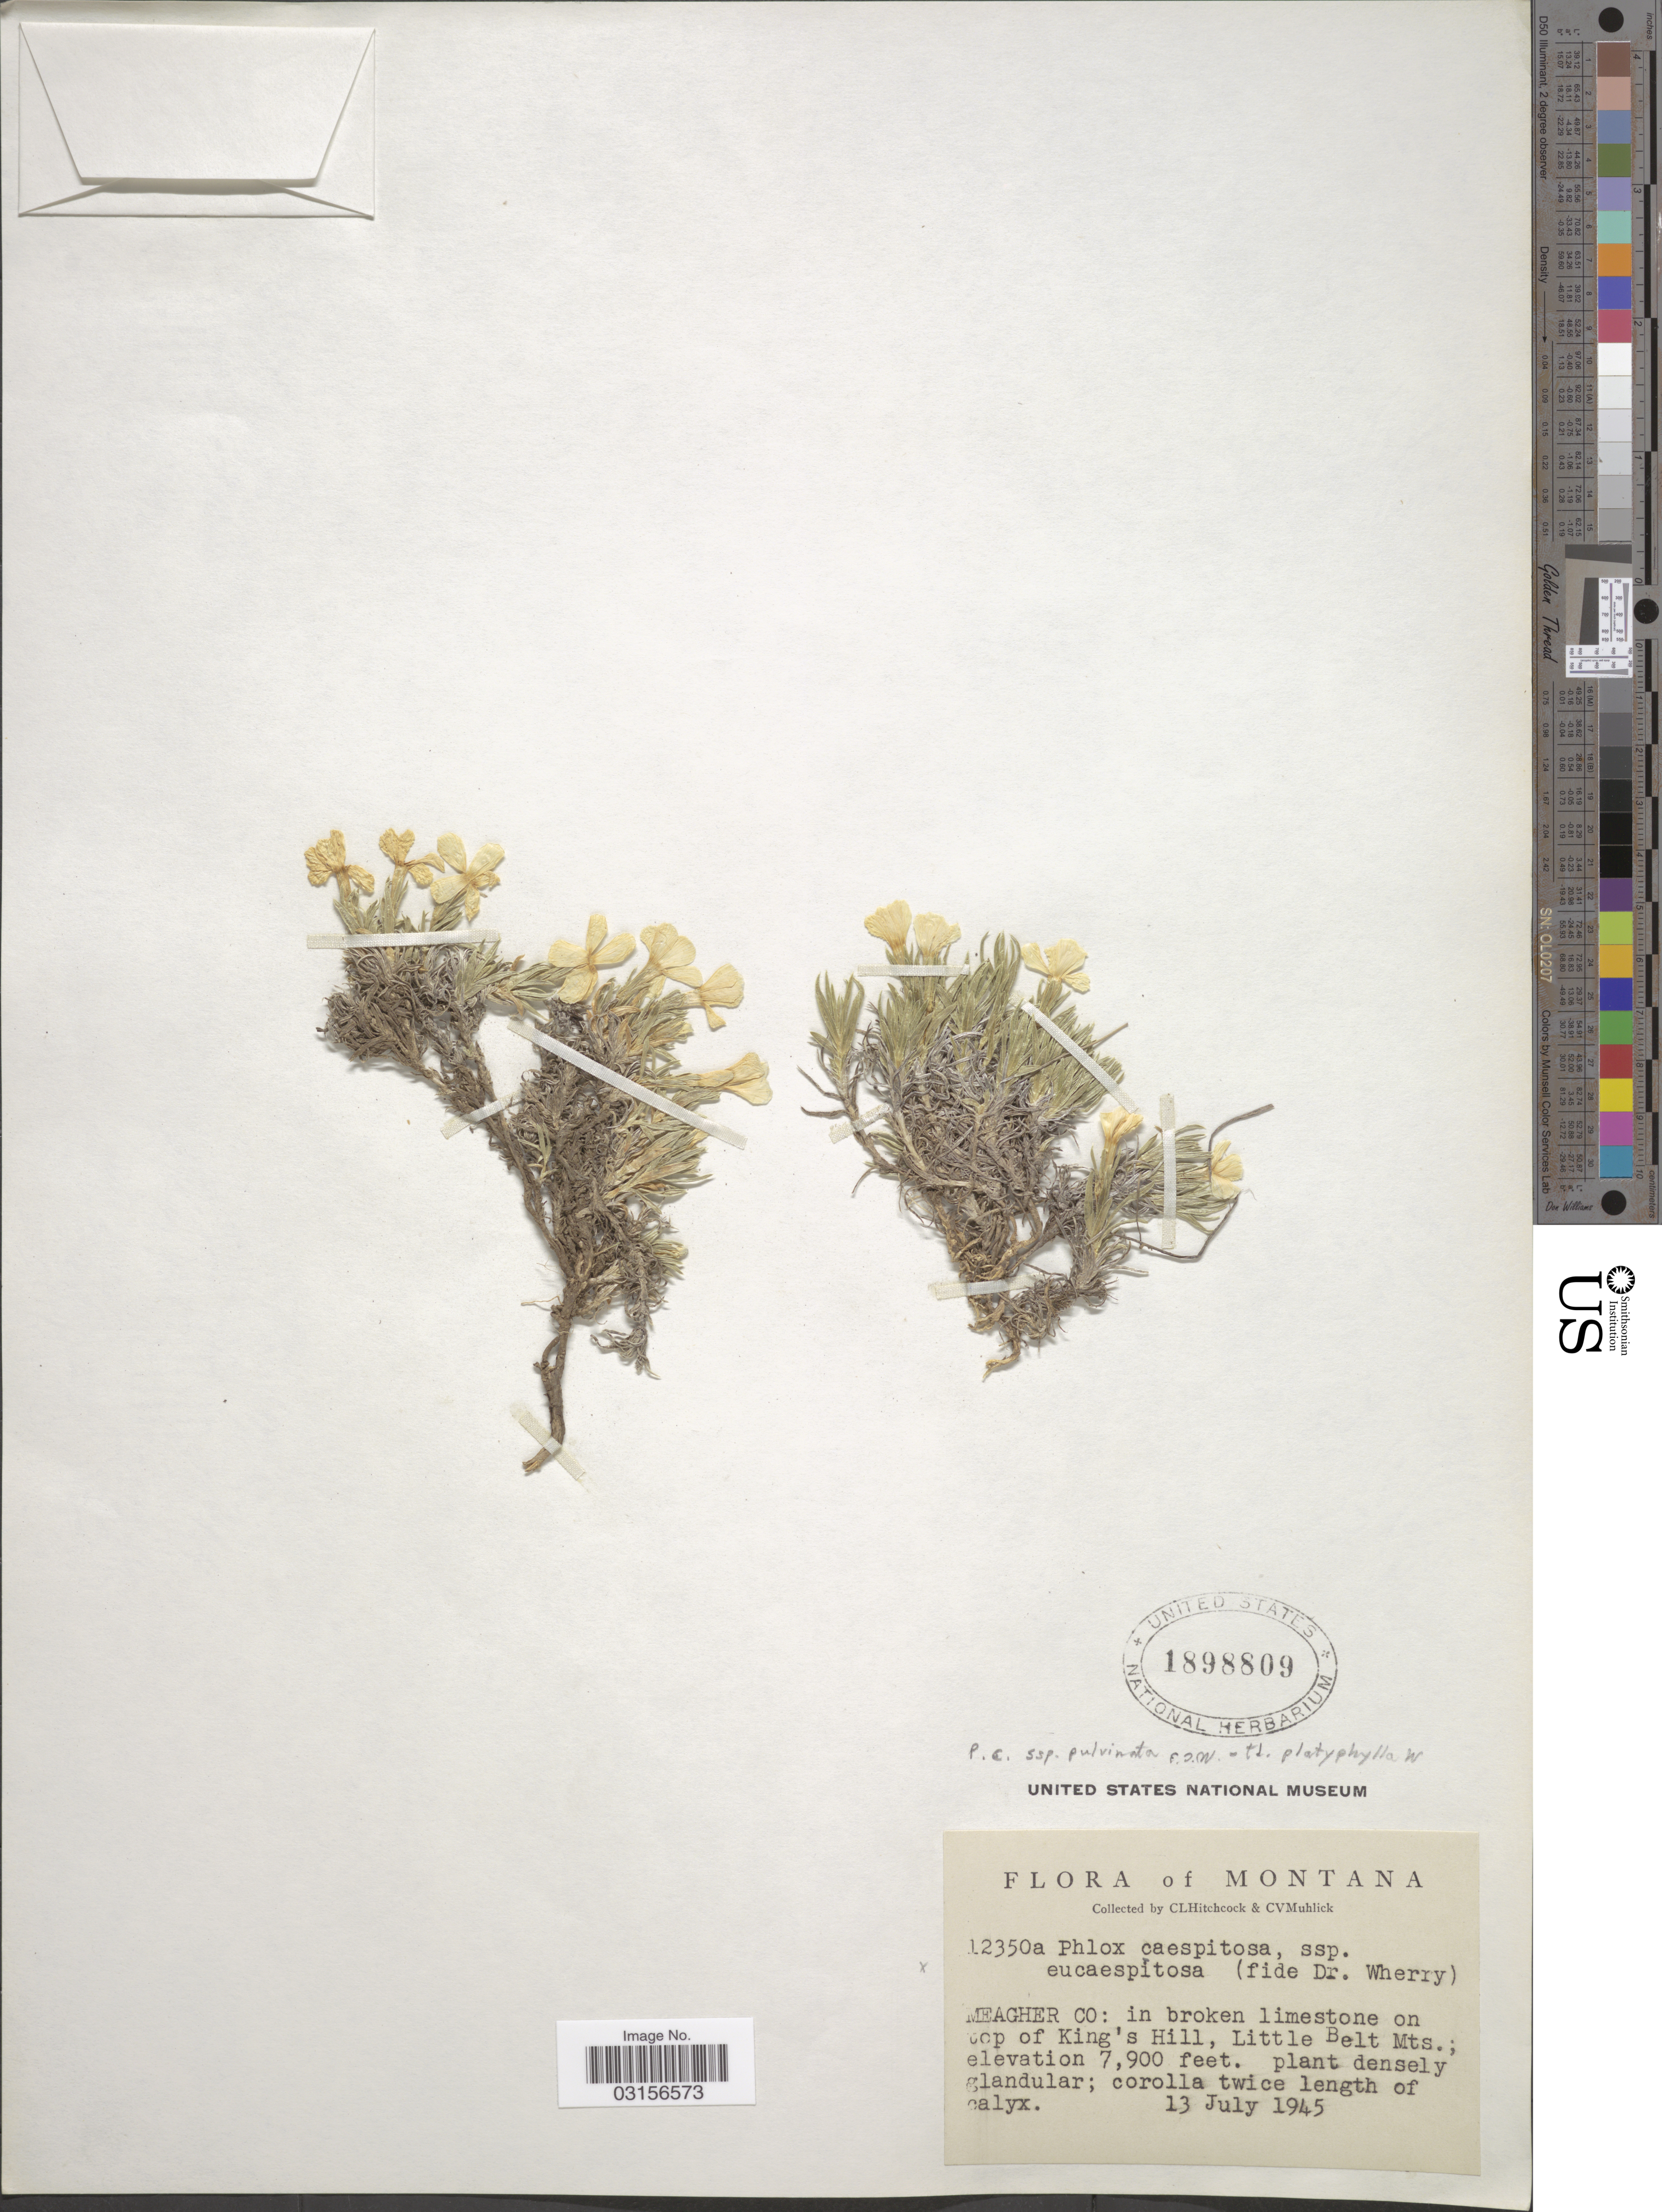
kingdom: Plantae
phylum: Tracheophyta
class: Magnoliopsida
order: Ericales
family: Polemoniaceae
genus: Phlox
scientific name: Phlox condensata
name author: (A. Gray) E.E. Nelson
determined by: Mayfield, M. H.; Ferguson, C. J.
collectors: C. L. Hitchcock & C. V. Muhlick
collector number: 12350a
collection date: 1945-07-13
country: United States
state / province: Montana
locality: Meagher Co: in broken limestone on top of King's Hill, Little Belt Mts.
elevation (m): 2408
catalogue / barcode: US 1898809